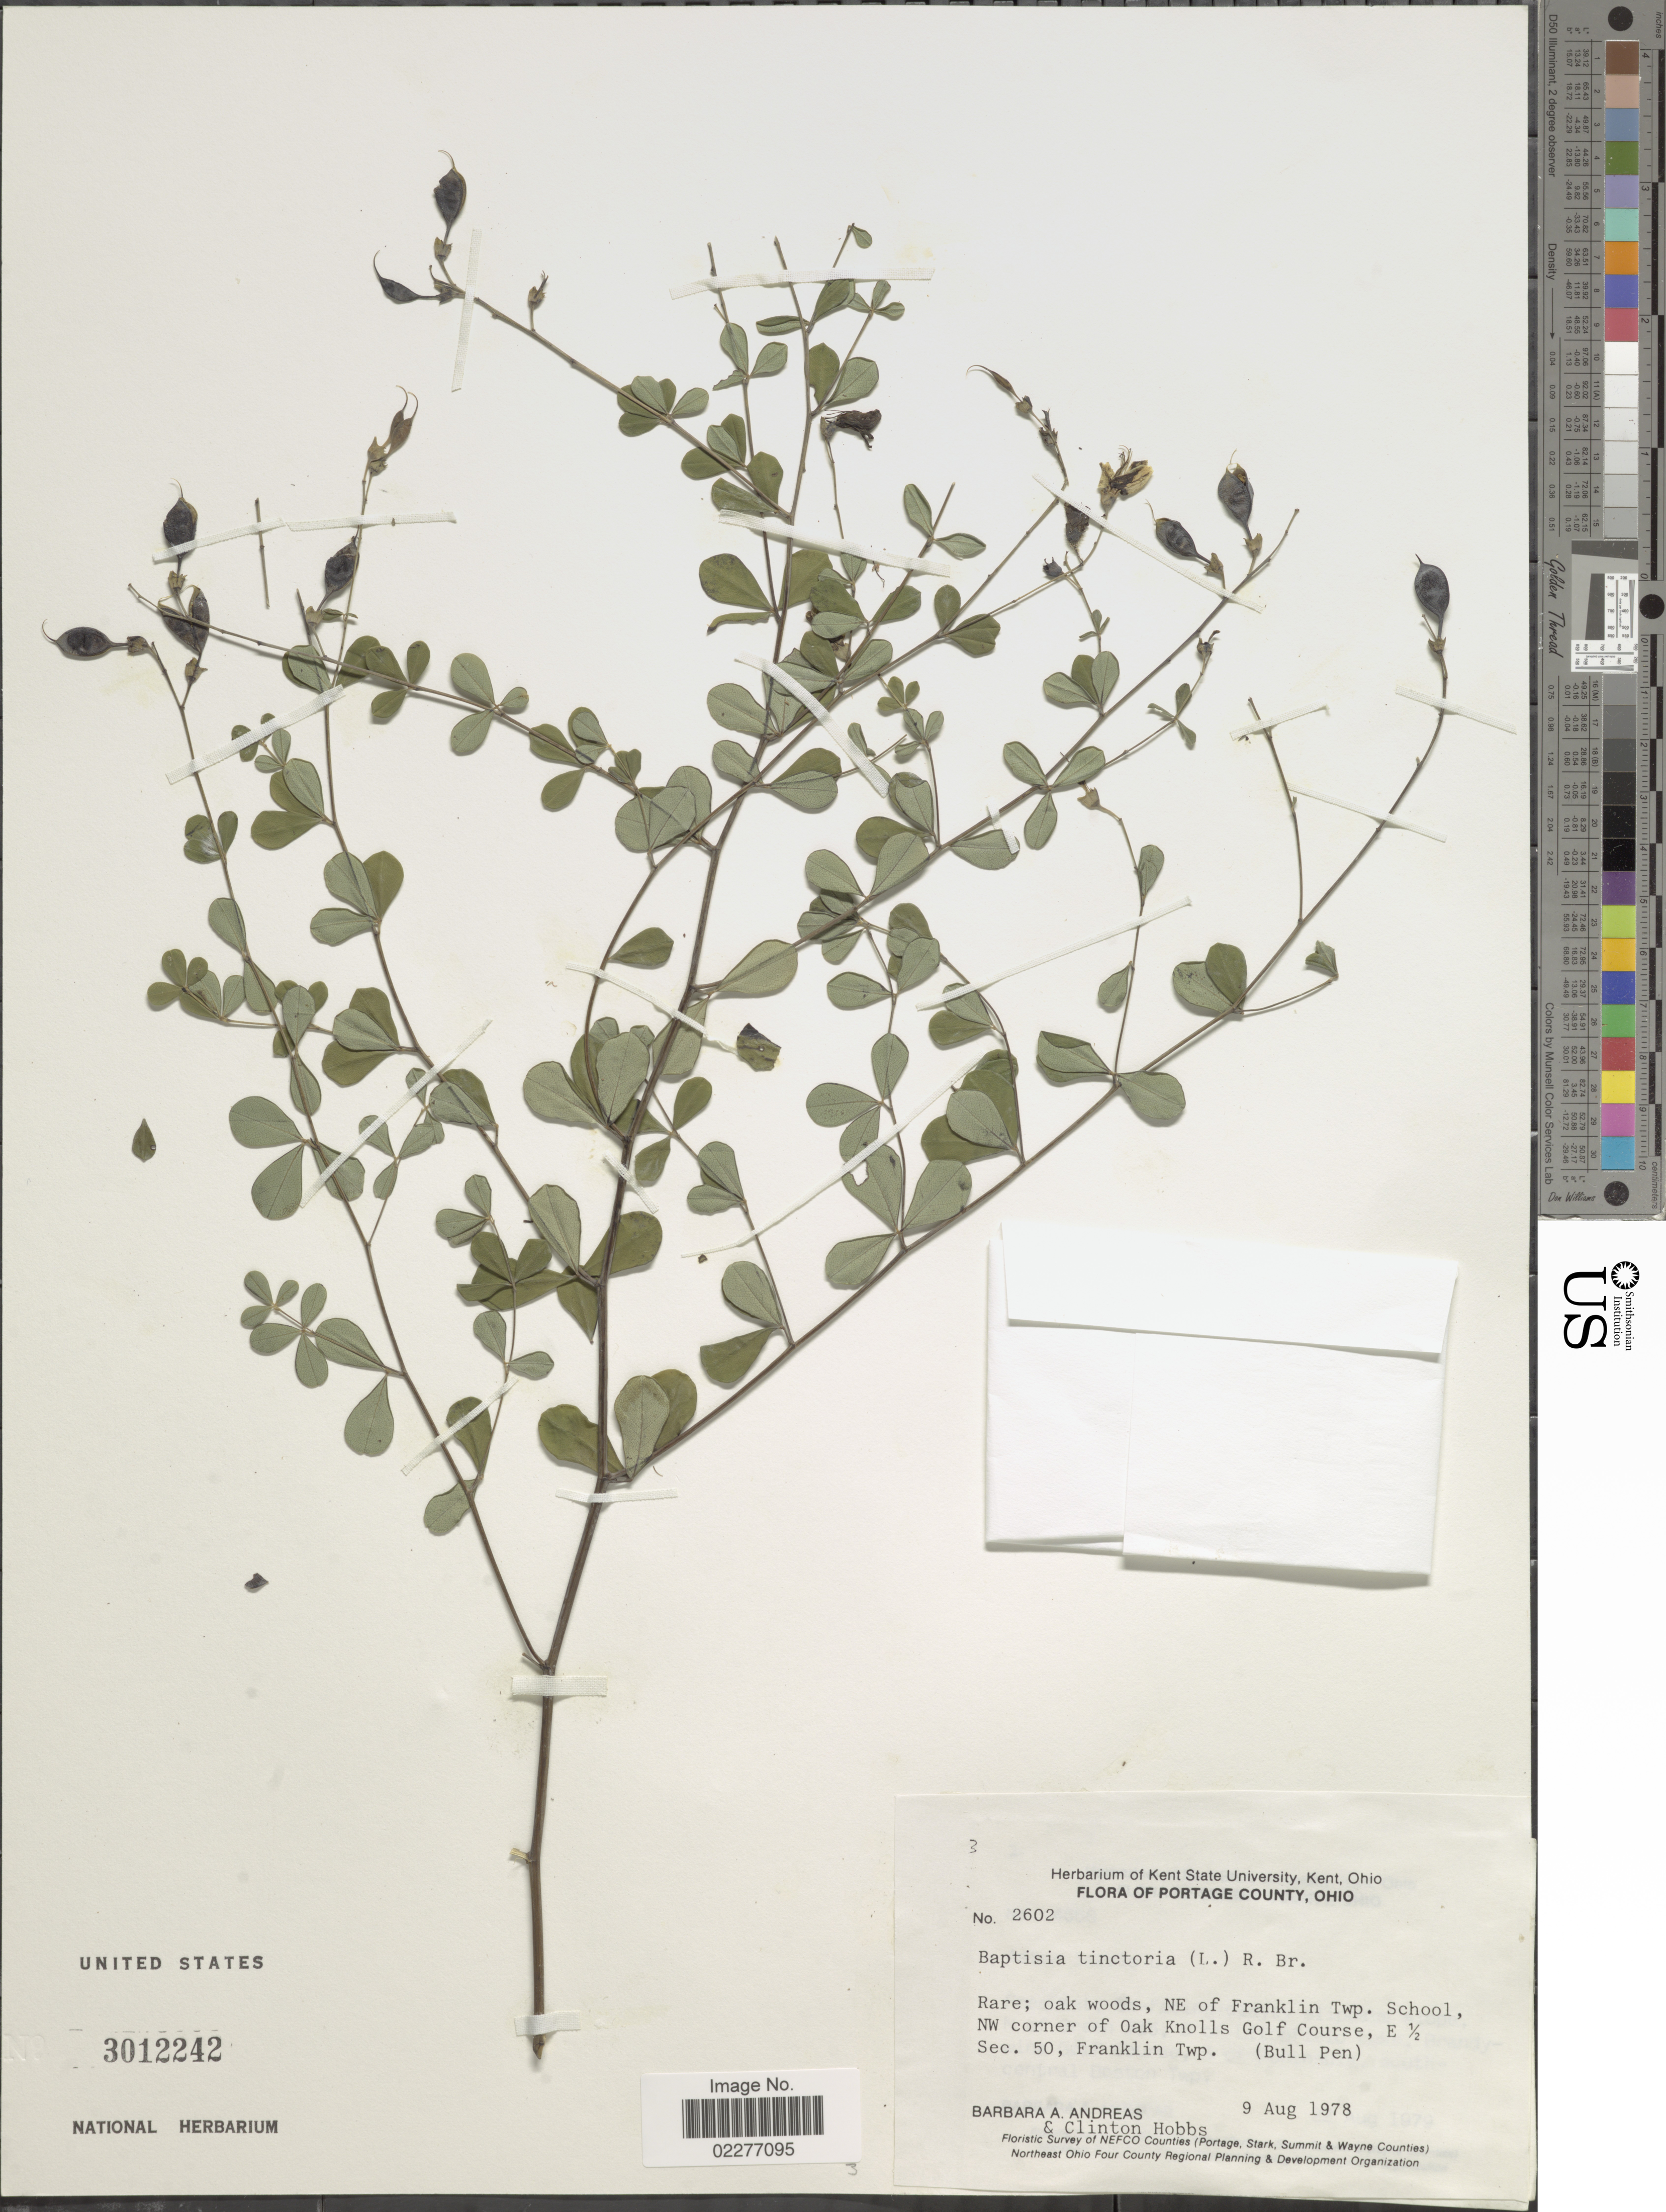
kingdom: Plantae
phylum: Tracheophyta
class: Magnoliopsida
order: Fabales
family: Fabaceae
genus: Baptisia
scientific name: Baptisia tinctoria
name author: (L.) R. Br.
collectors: B. A. Andreas & C. Hobbs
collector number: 2602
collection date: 1978-08-09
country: United States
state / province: Ohio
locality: Portage County, Rare; oak woods, NE of FRanklin Twp. School, Nw corner of Oak Knolls Golf Course, E ½ Sec. 50, Franklin Twp (Bull Pen)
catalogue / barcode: US 3012242